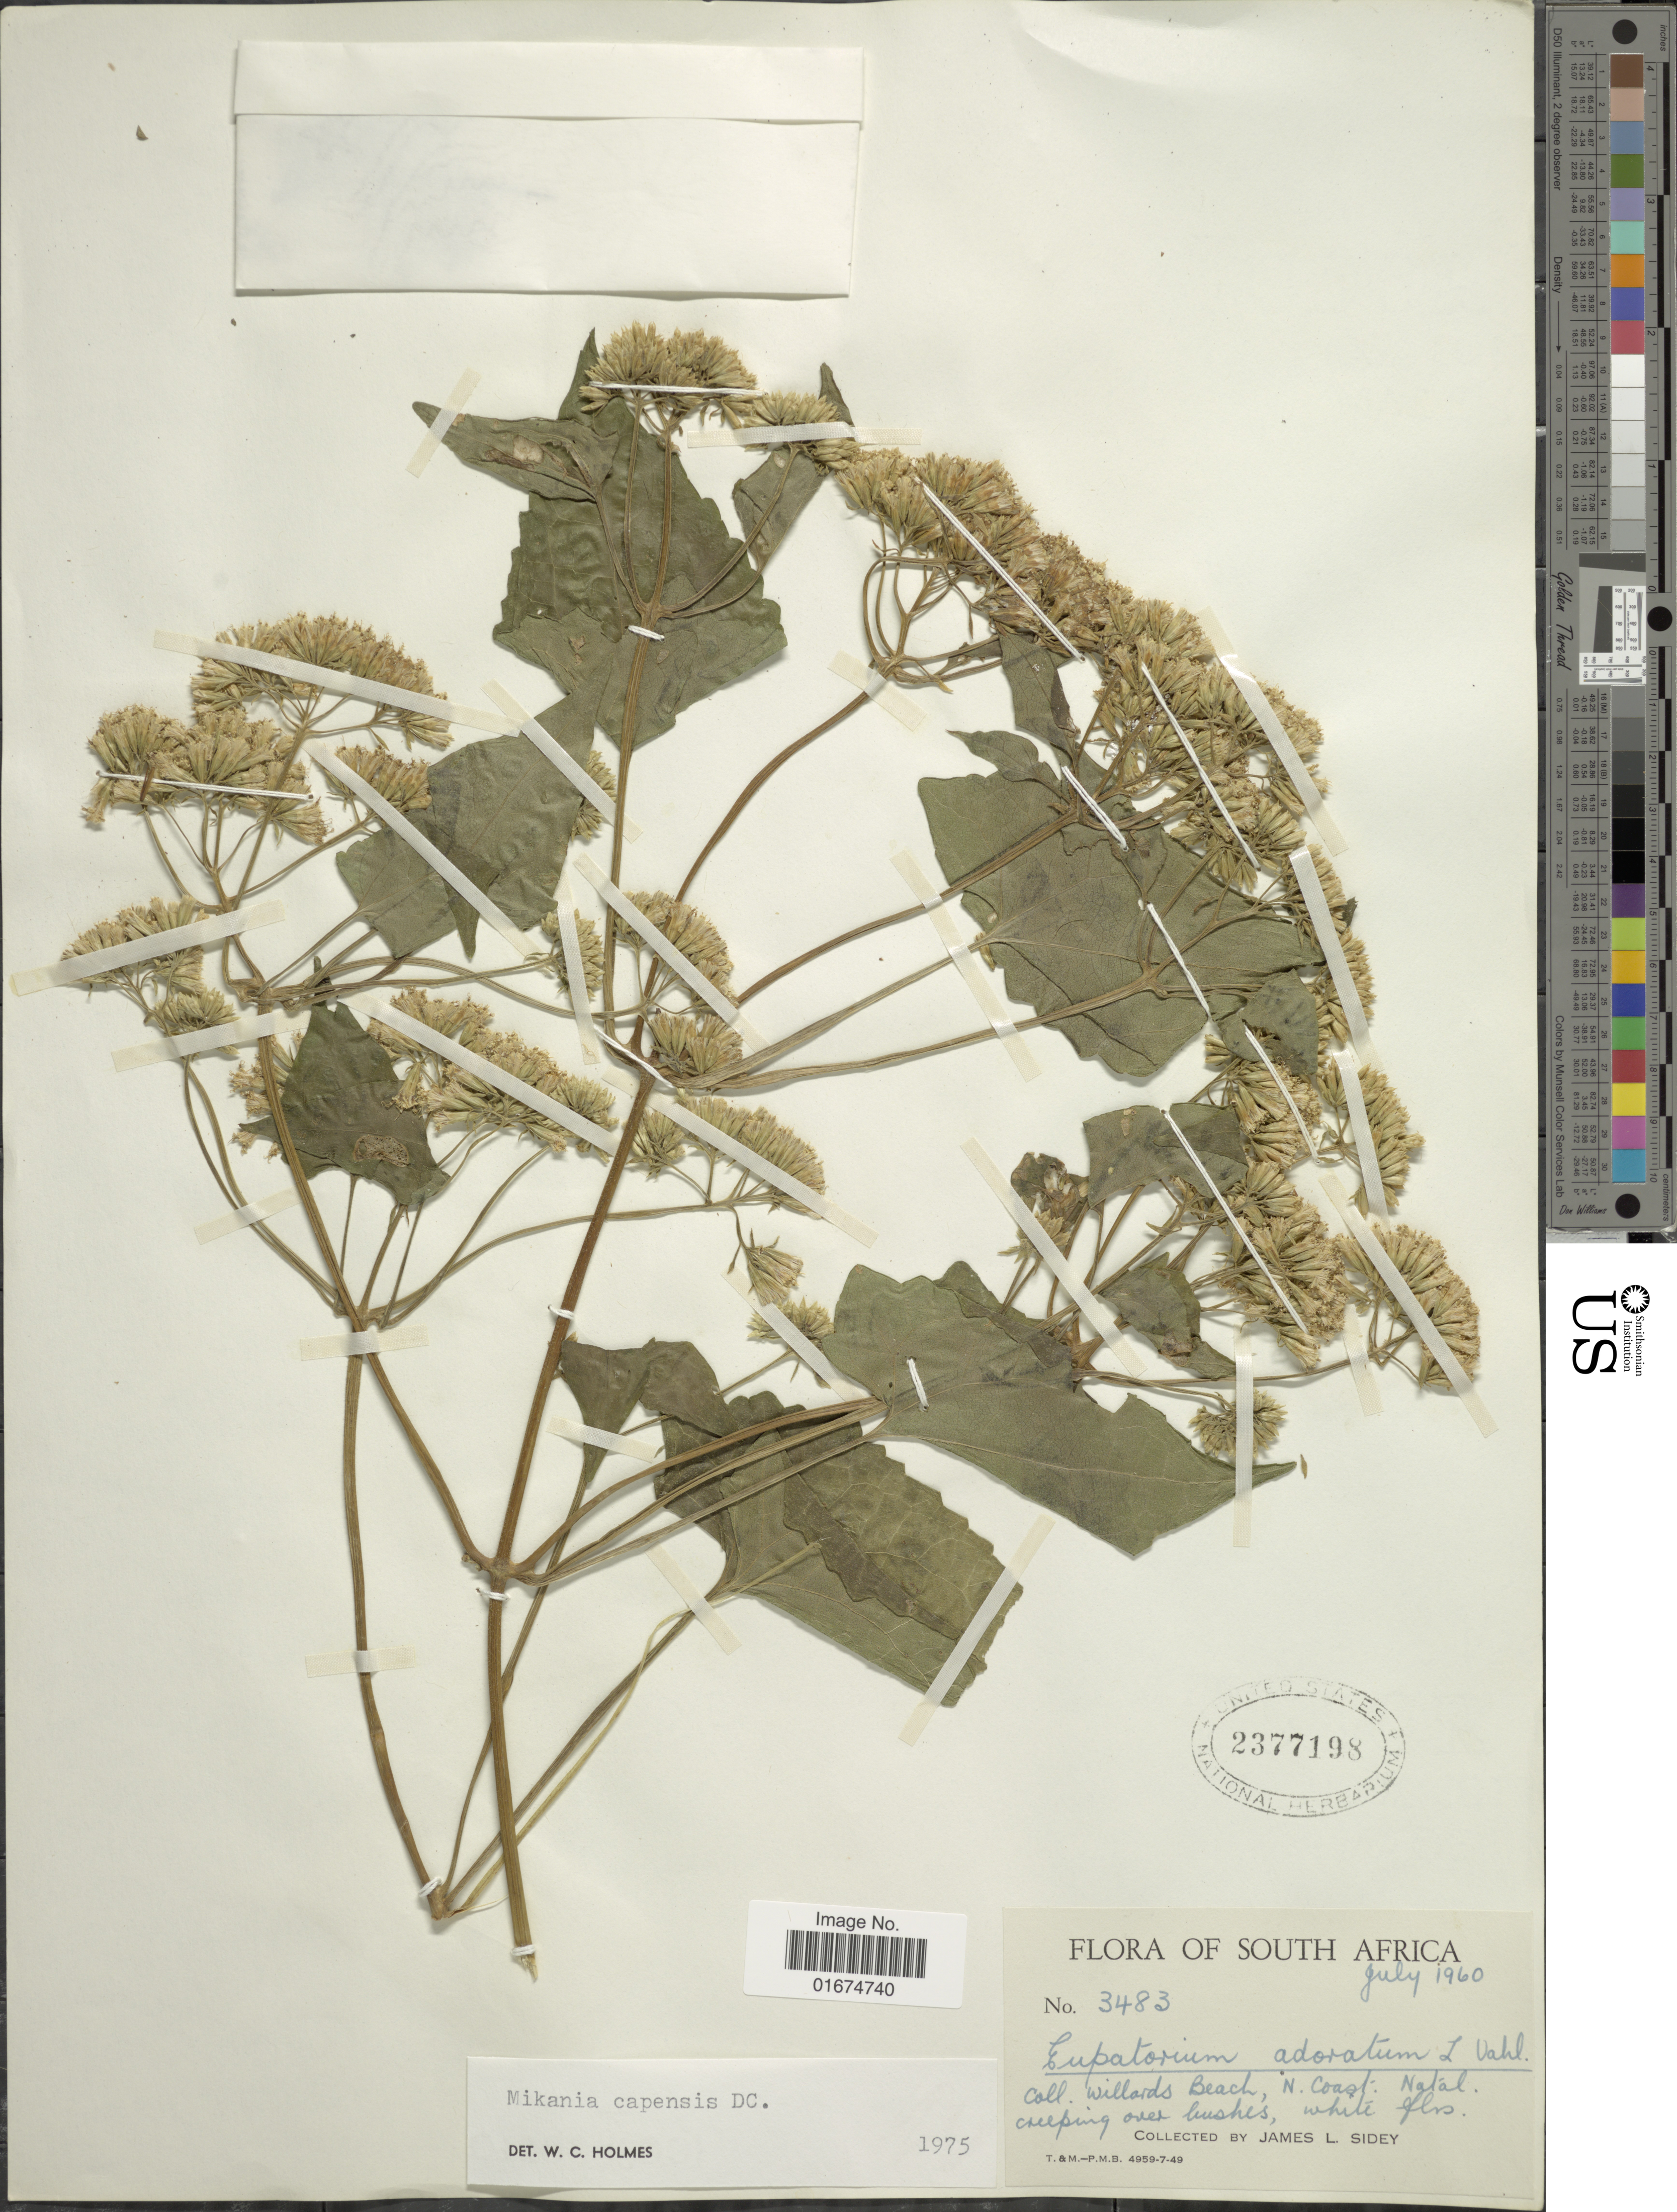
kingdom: Plantae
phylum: Tracheophyta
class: Magnoliopsida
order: Asterales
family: Asteraceae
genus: Mikania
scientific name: Mikania capensis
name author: DC.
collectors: J. L. Sidey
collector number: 3483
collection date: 1960-07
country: South Africa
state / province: KwaZulu-Natal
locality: South Africa, Coll. Willards Beach, N. Coast: Natal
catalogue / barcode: US 2377198